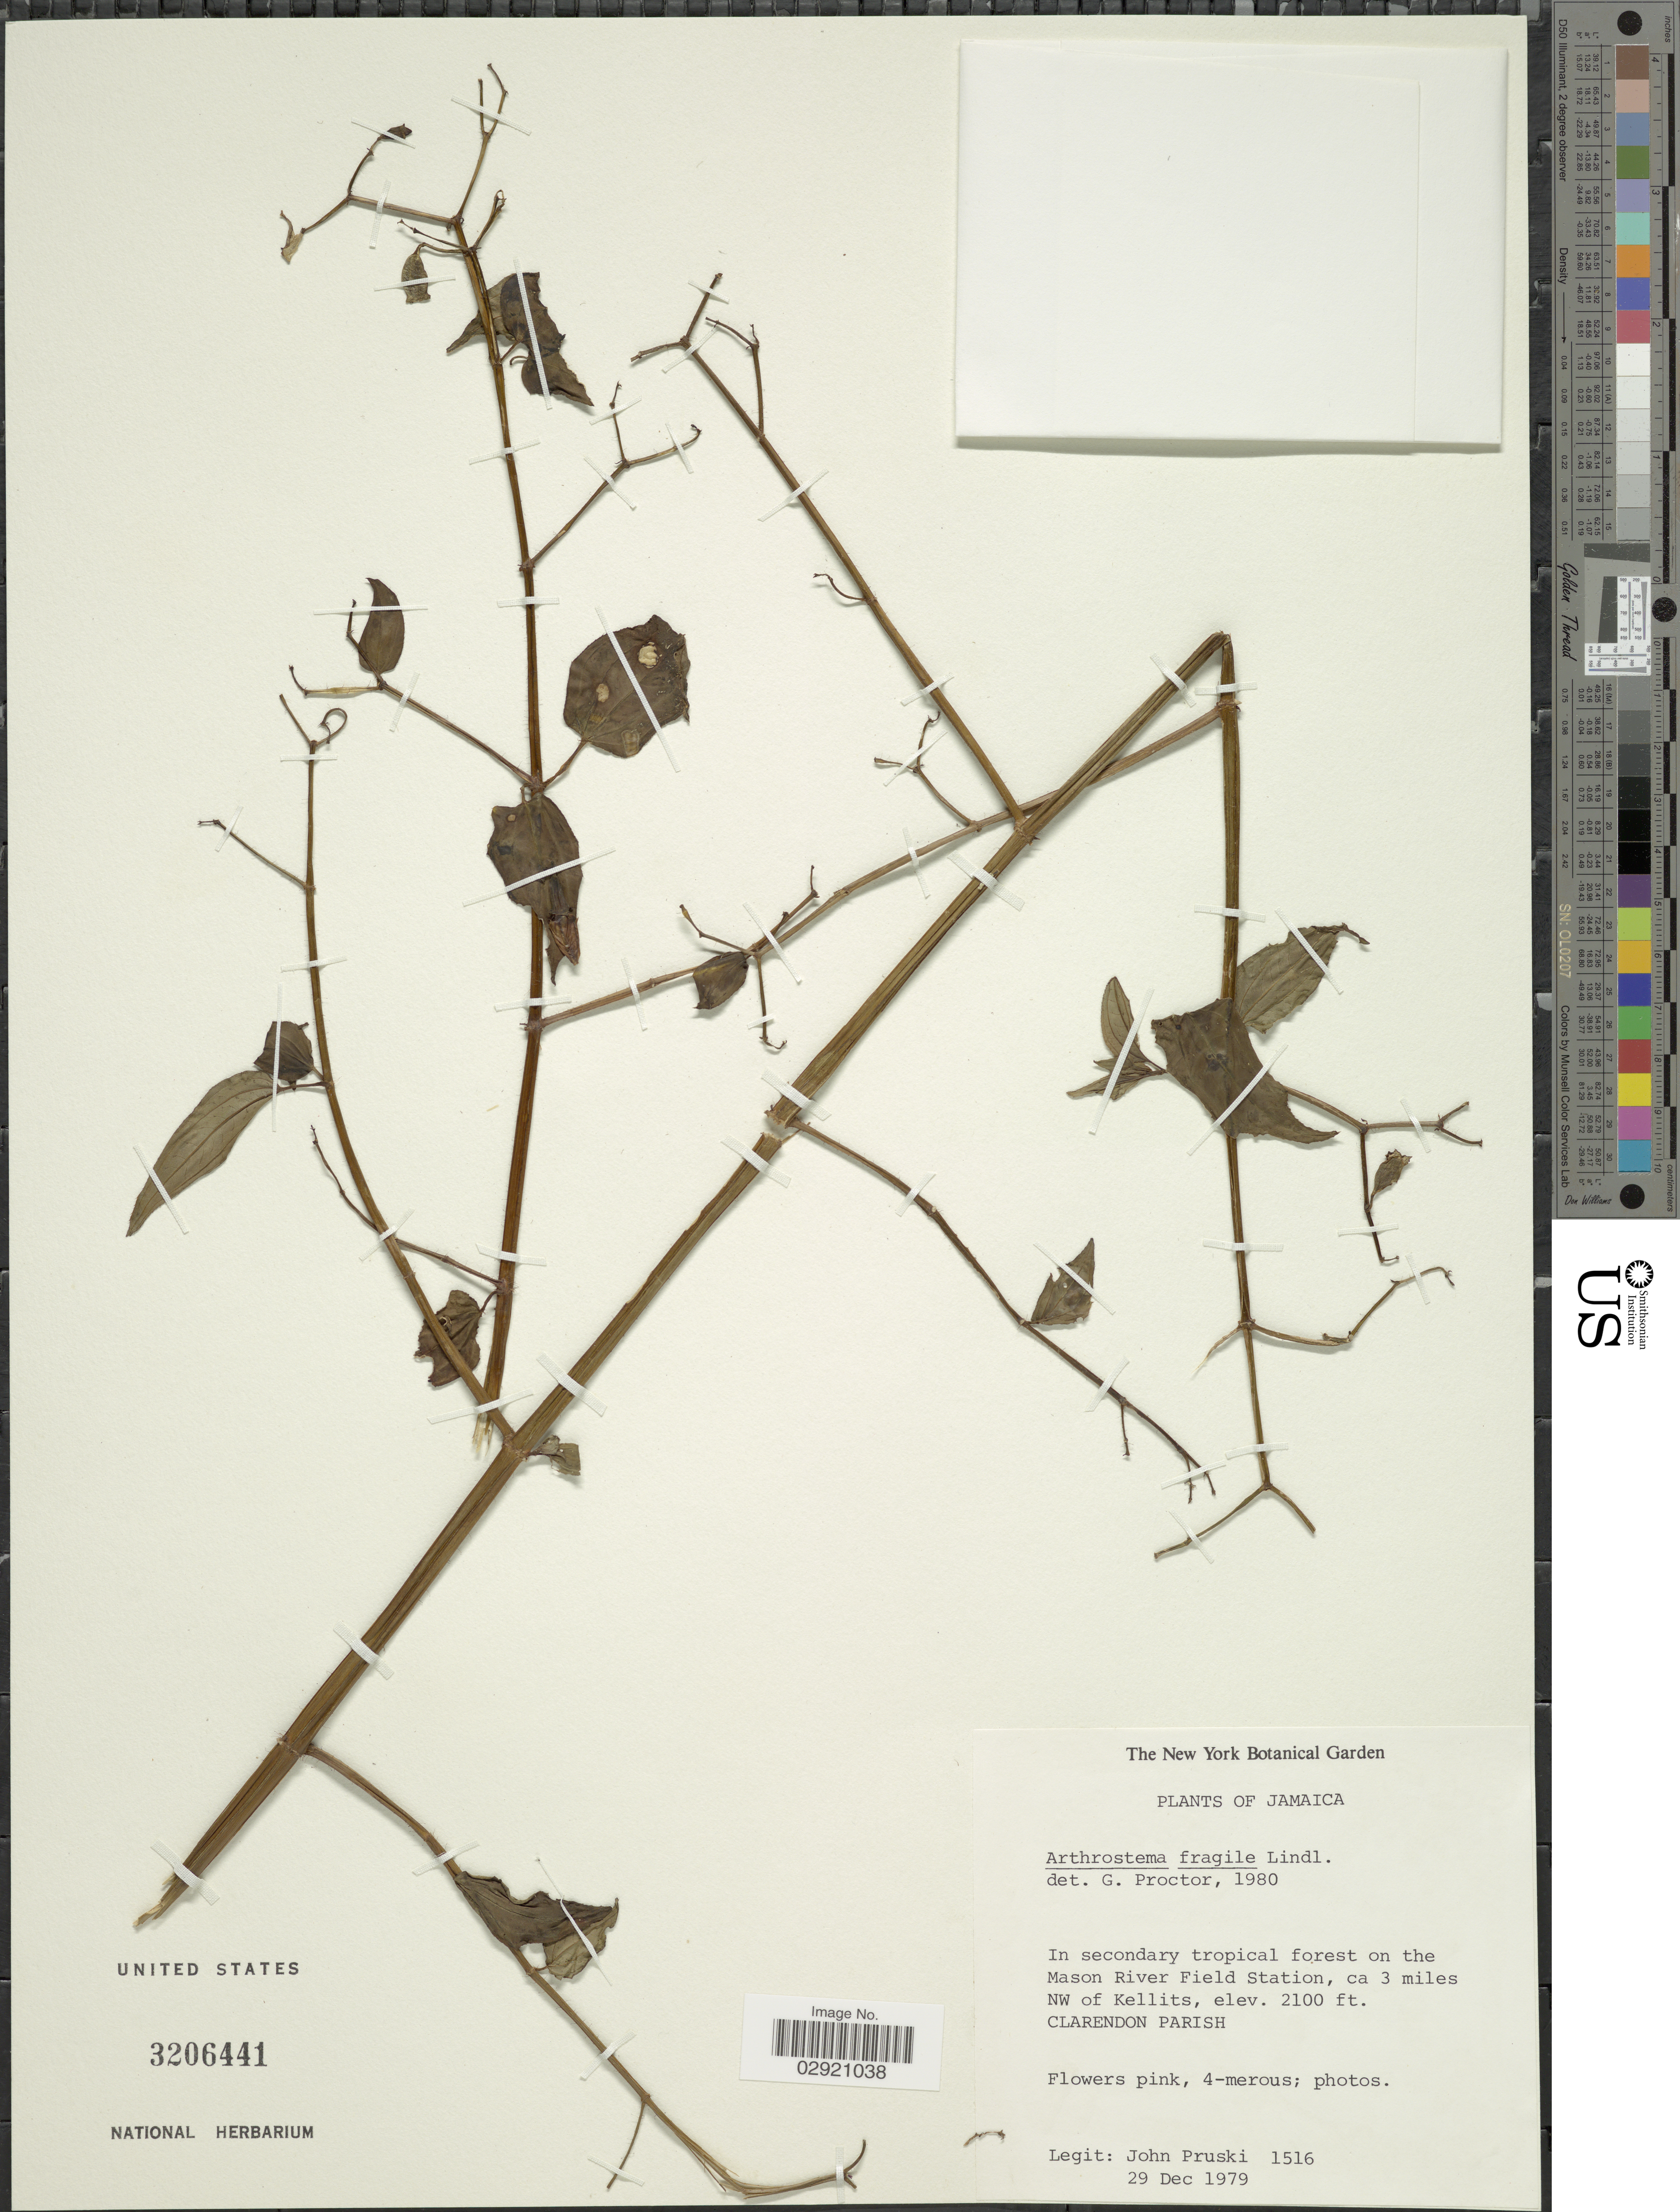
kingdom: Plantae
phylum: Tracheophyta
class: Magnoliopsida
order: Myrtales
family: Melastomataceae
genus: Arthrostemma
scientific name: Arthrostemma ciliatum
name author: Pav. ex D. Don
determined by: Strong, Mark T., (BOT), Smithsonian Institution - National Museum of Natural History (UNITED STATES)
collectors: J. F. Pruski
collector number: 1516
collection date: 1979-12-29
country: Jamaica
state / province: Clarendon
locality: On the Mason River Field Station, ca 3 miles NW of Kellits, Clarendon Parish.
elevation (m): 640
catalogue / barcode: US 3206441